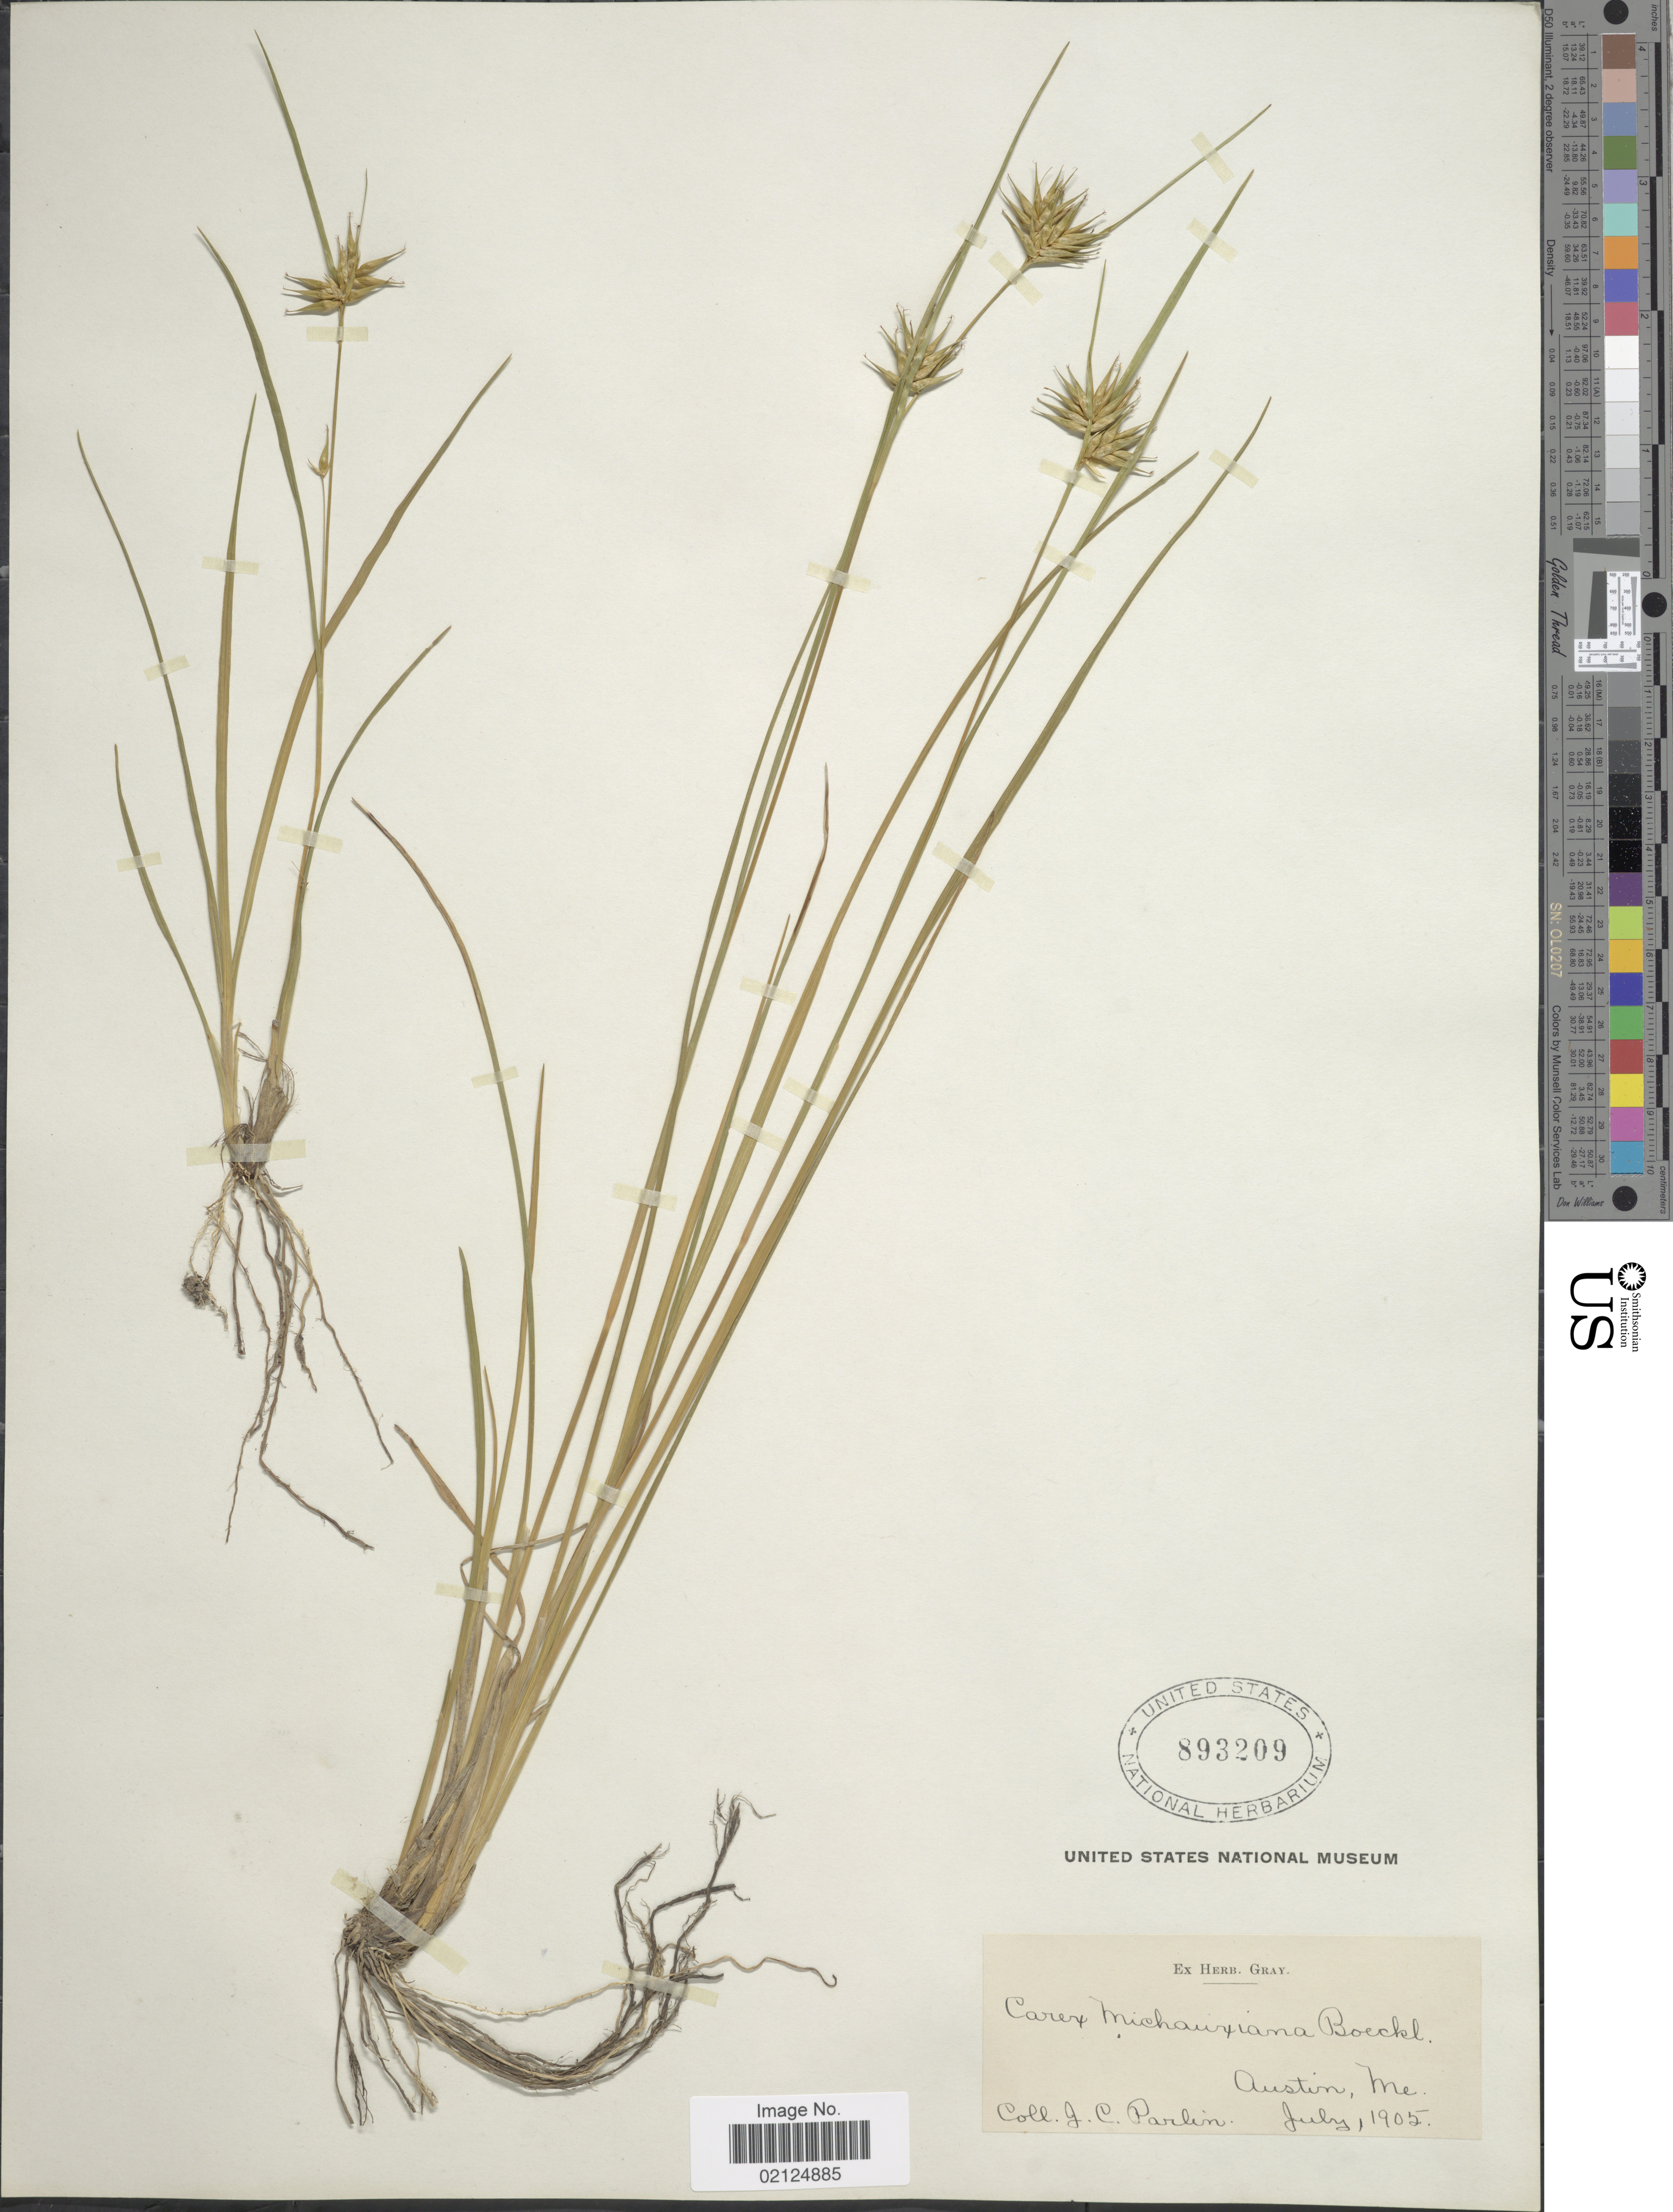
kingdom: Plantae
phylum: Tracheophyta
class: Liliopsida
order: Poales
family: Cyperaceae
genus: Carex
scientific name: Carex michauxiana subsp. michauxiana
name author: Boeckeler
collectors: J. Parlin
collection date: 1905-07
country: United States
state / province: Maine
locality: Austin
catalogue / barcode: US 893209